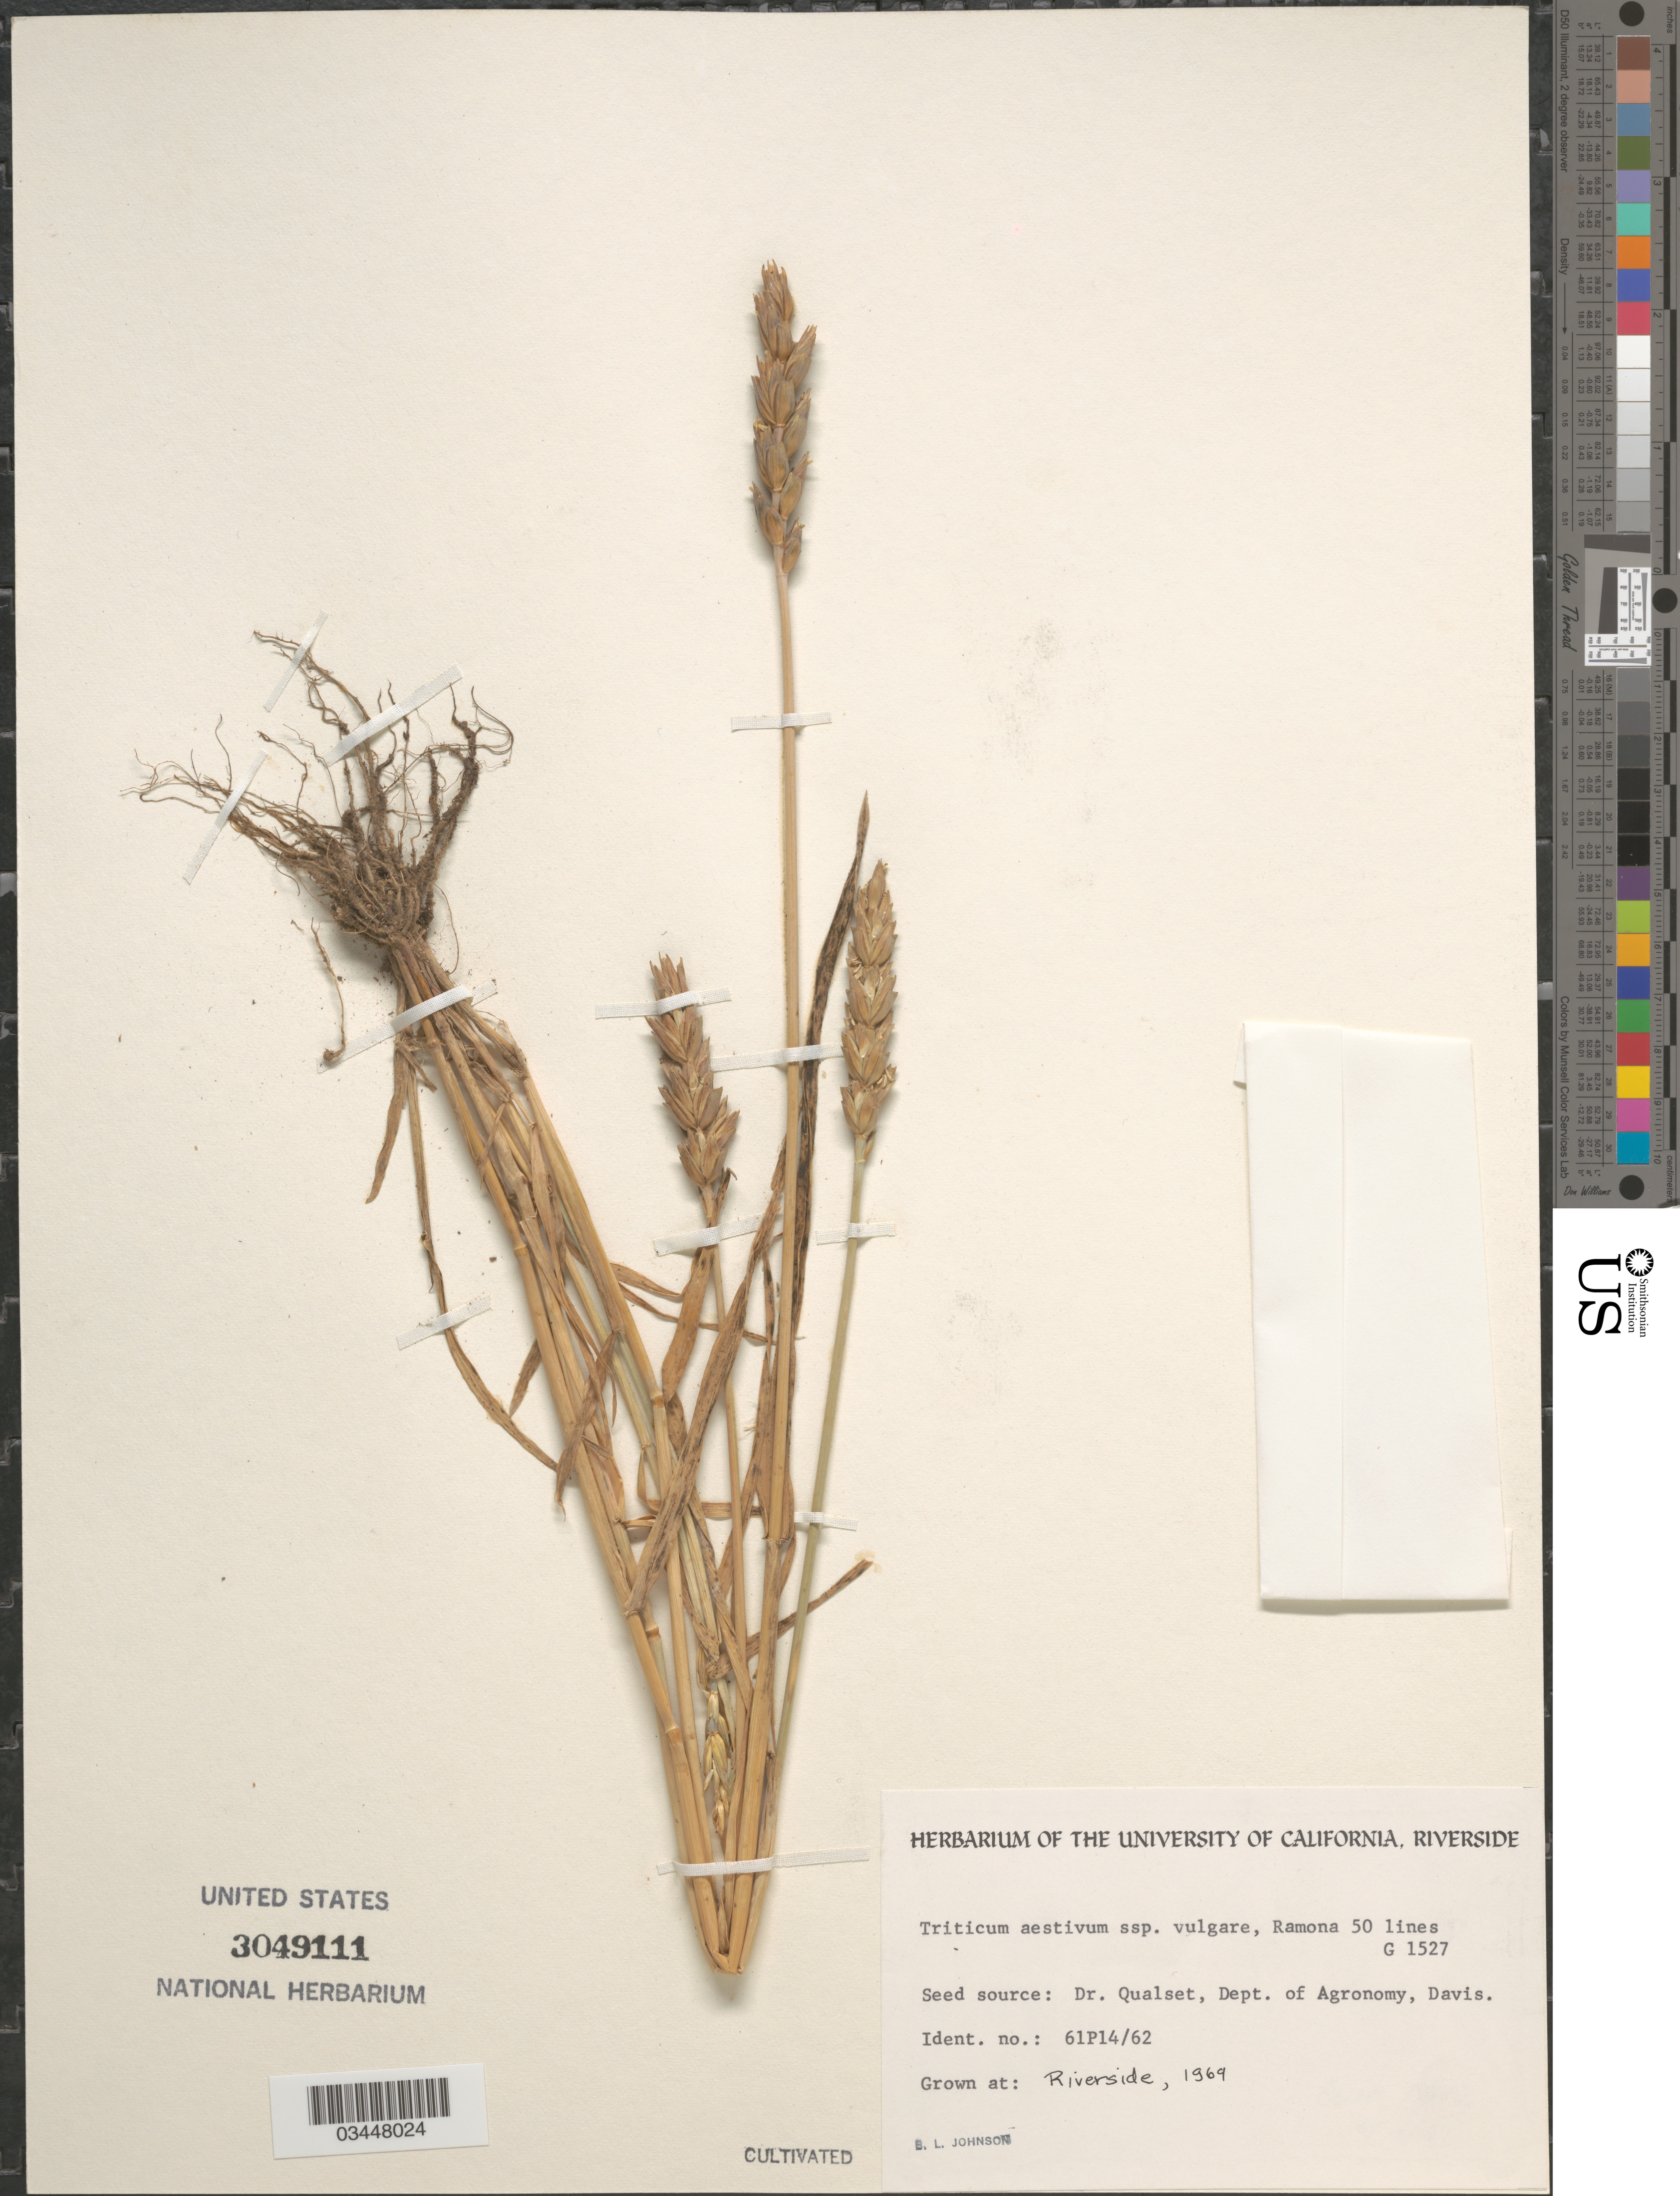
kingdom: Plantae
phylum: Tracheophyta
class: Liliopsida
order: Poales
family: Poaceae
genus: Triticum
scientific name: Triticum aestivum subsp. vulgare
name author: (Vill.) Thell.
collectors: B. Johnson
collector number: G1527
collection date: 1969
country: United States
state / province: California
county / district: Riverside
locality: Riverside.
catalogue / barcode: US 3049111